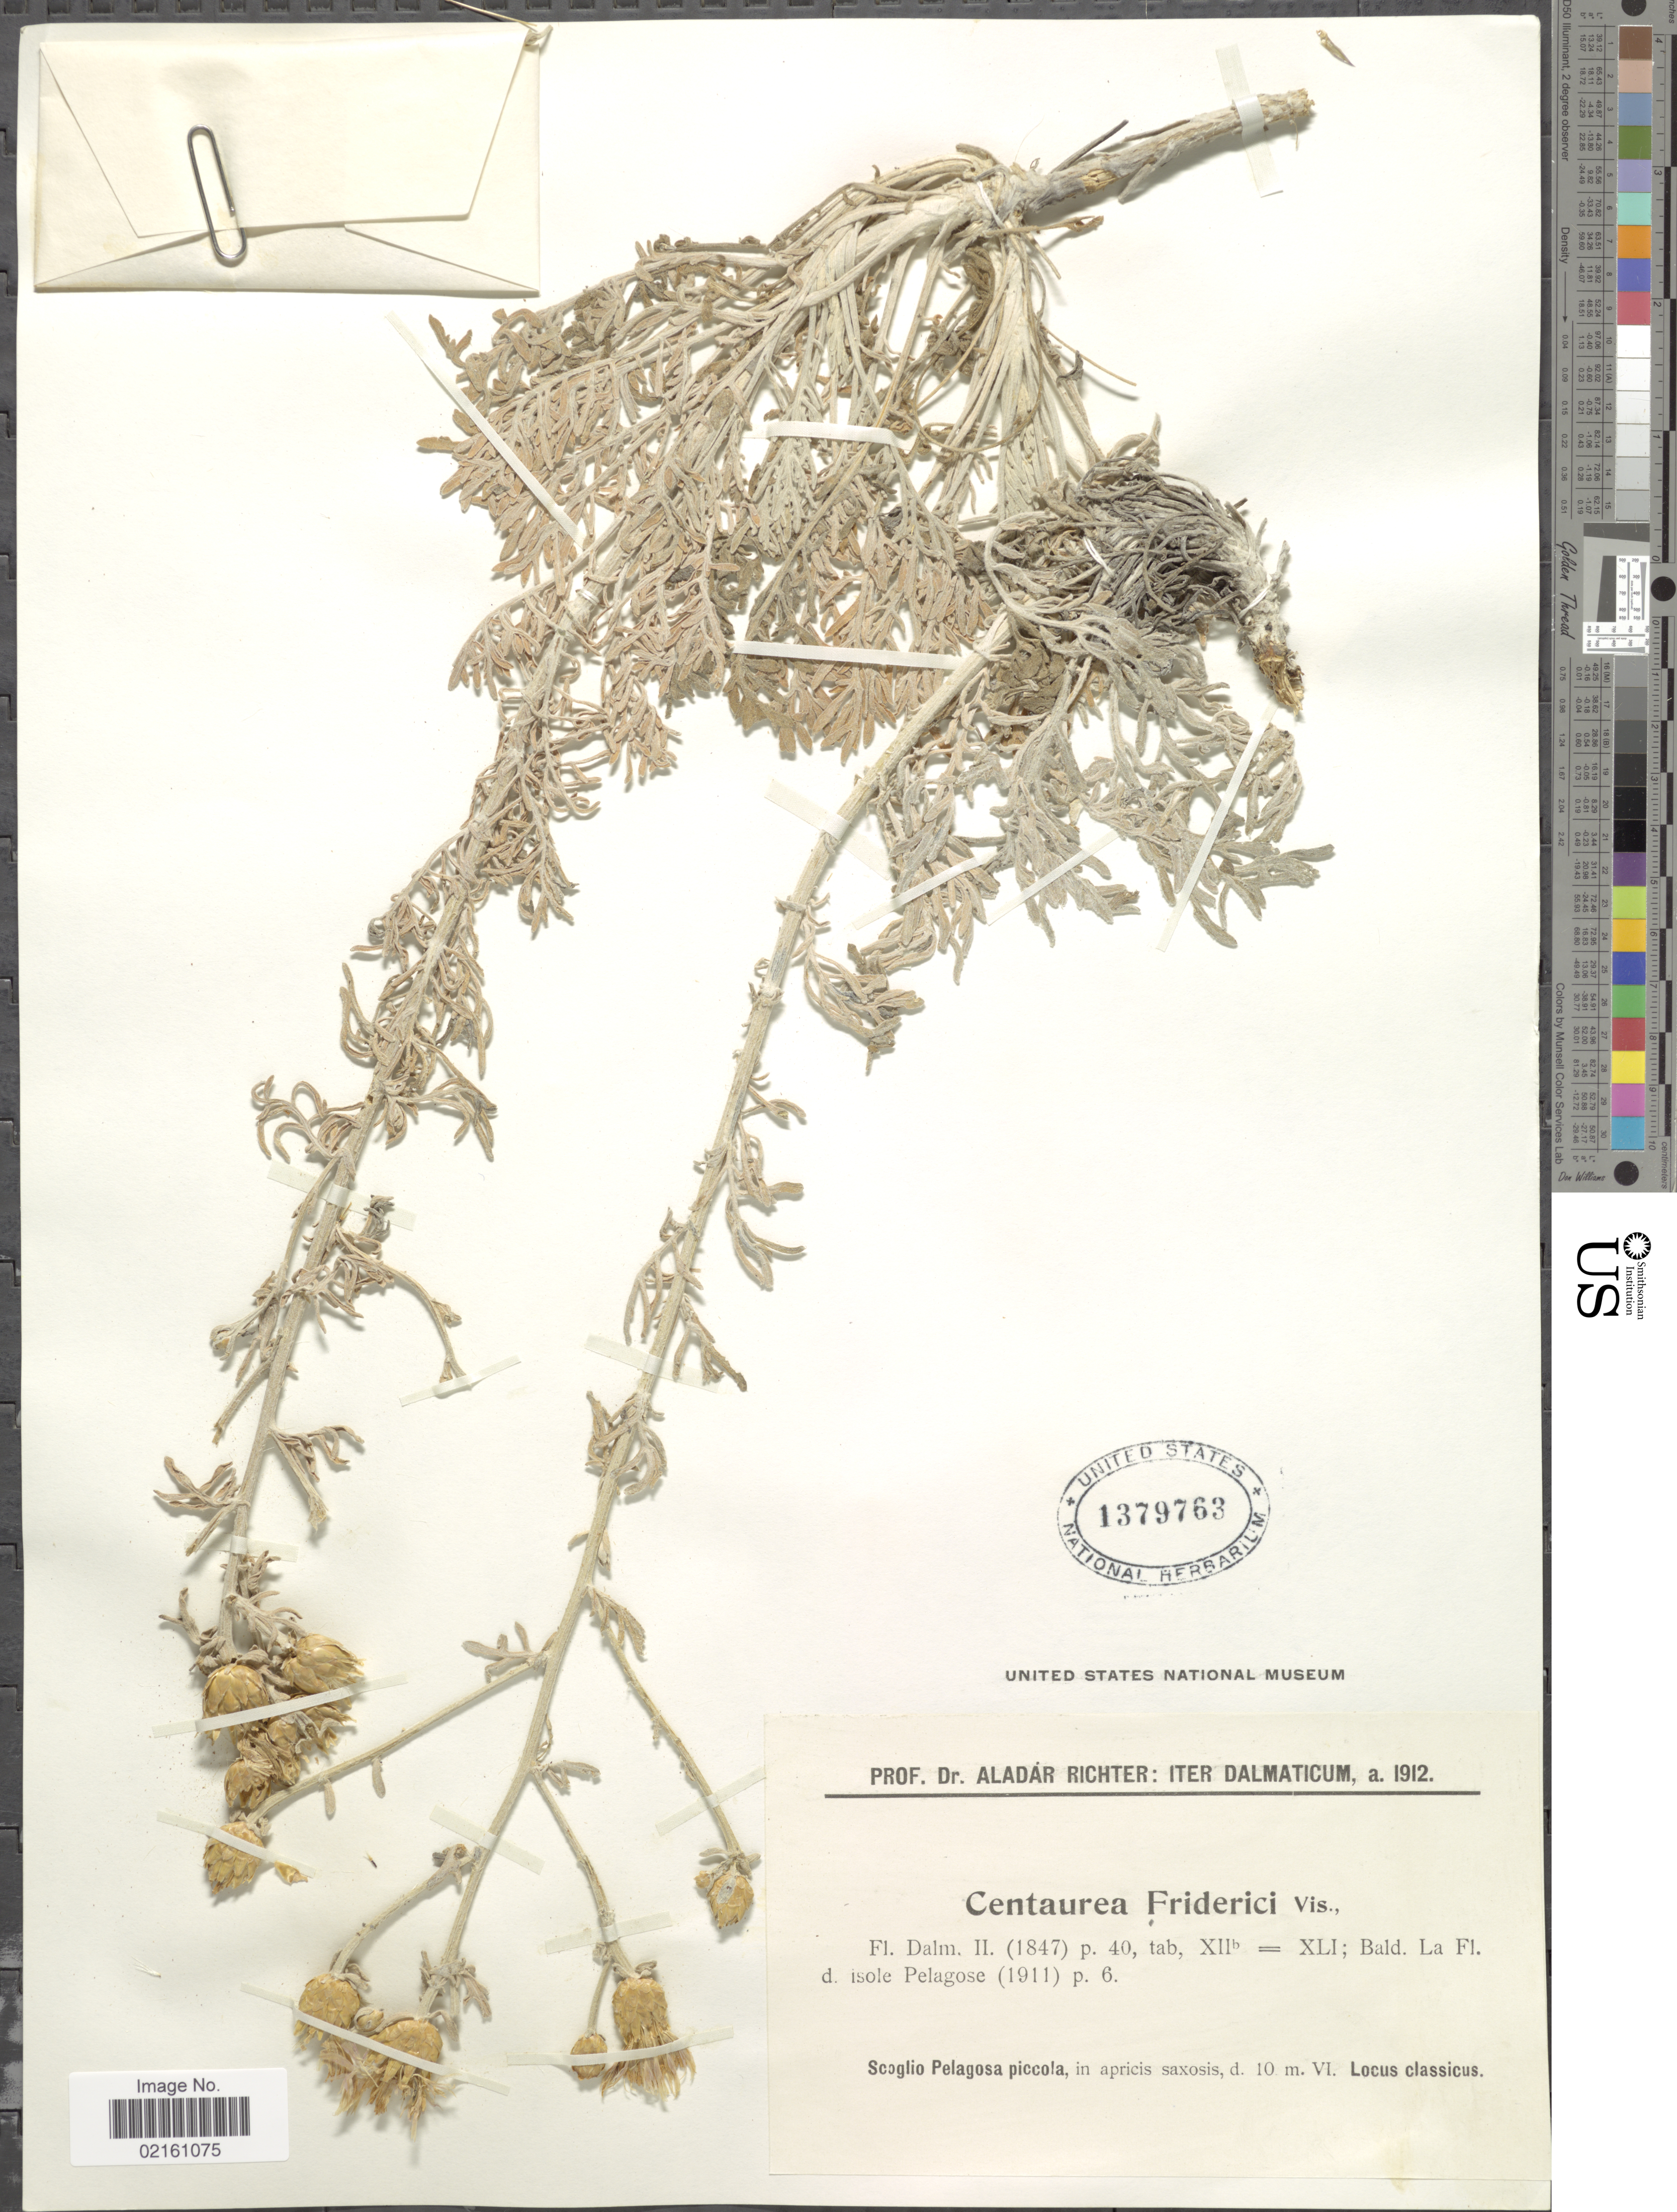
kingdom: Plantae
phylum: Tracheophyta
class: Magnoliopsida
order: Asterales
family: Asteraceae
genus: Centaurea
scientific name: Centaurea friderici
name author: Vis.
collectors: A. Richter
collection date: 1912-06-10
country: Croatia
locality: Dalmaticum, Scoglio Pelagosa piccola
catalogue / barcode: US 1379763